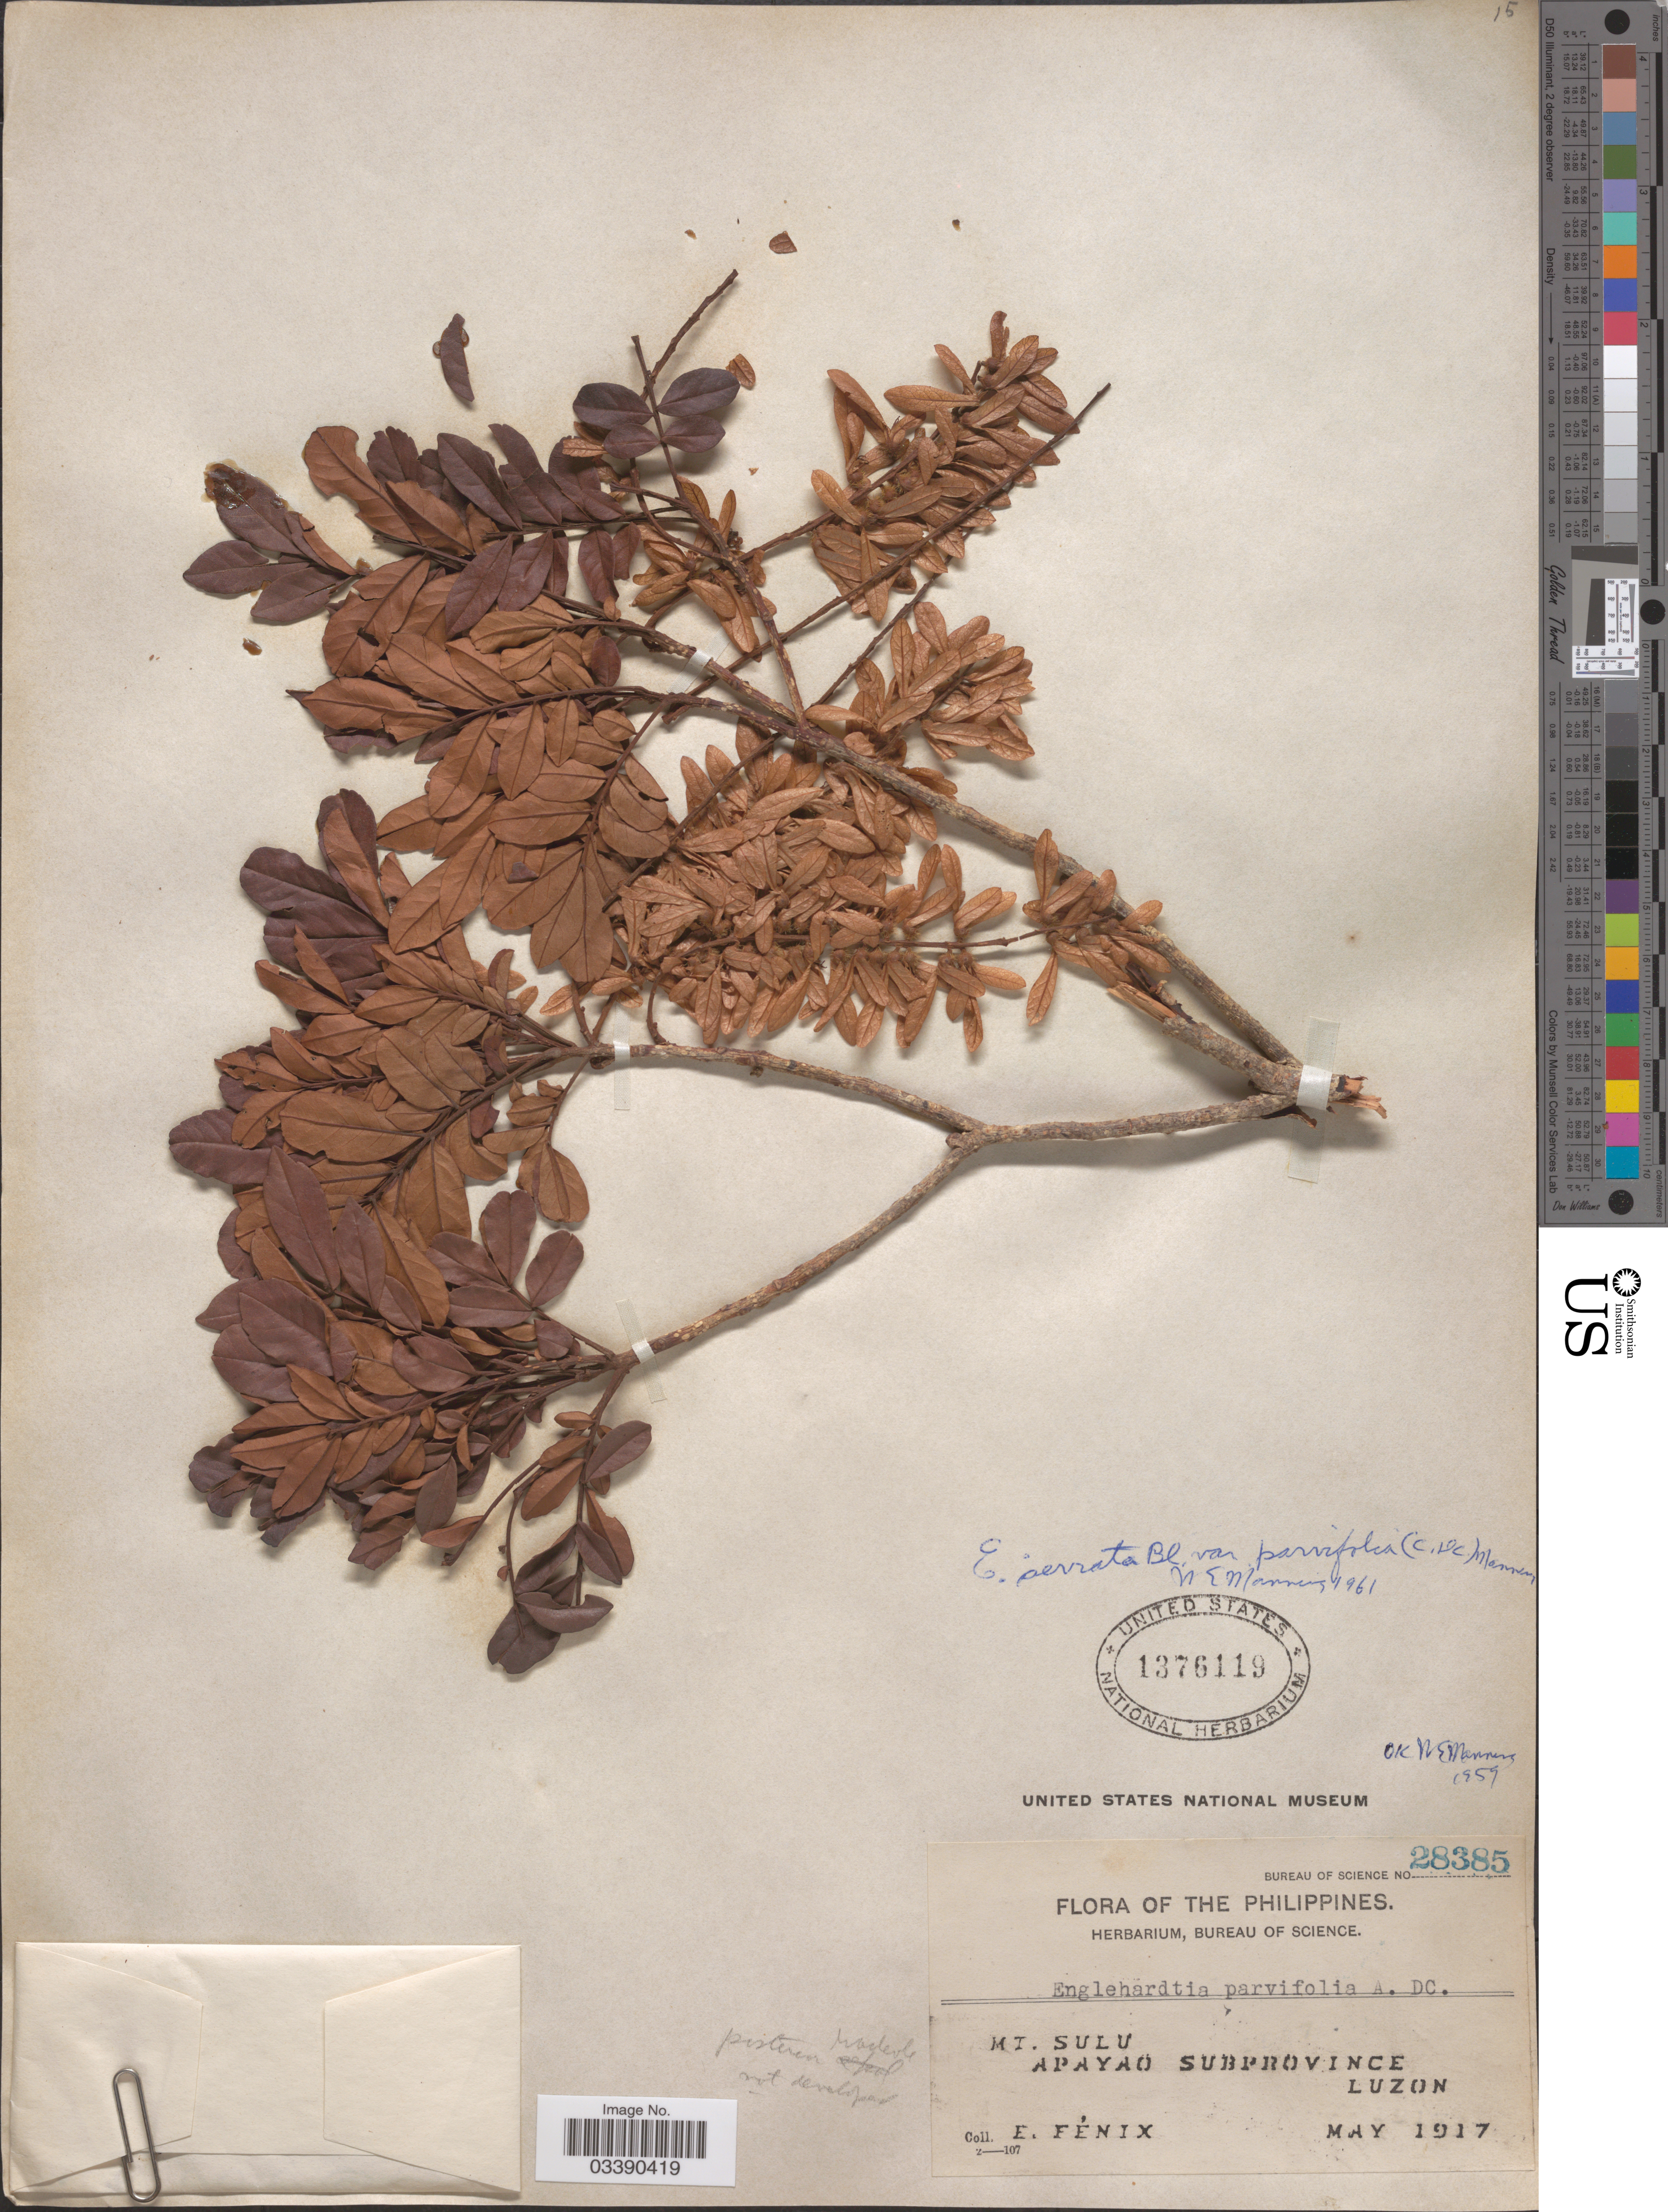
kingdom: Plantae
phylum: Tracheophyta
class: Magnoliopsida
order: Fagales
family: Juglandaceae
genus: Engelhardia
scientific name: Engelhardia serrata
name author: Blume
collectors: E. Fénix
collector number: Bureau of Science 28385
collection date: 1917-05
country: Philippines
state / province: Muslim Mindanao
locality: Mt. Sulu. Apayao Subprovince. Luzon.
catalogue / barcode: US 1376119